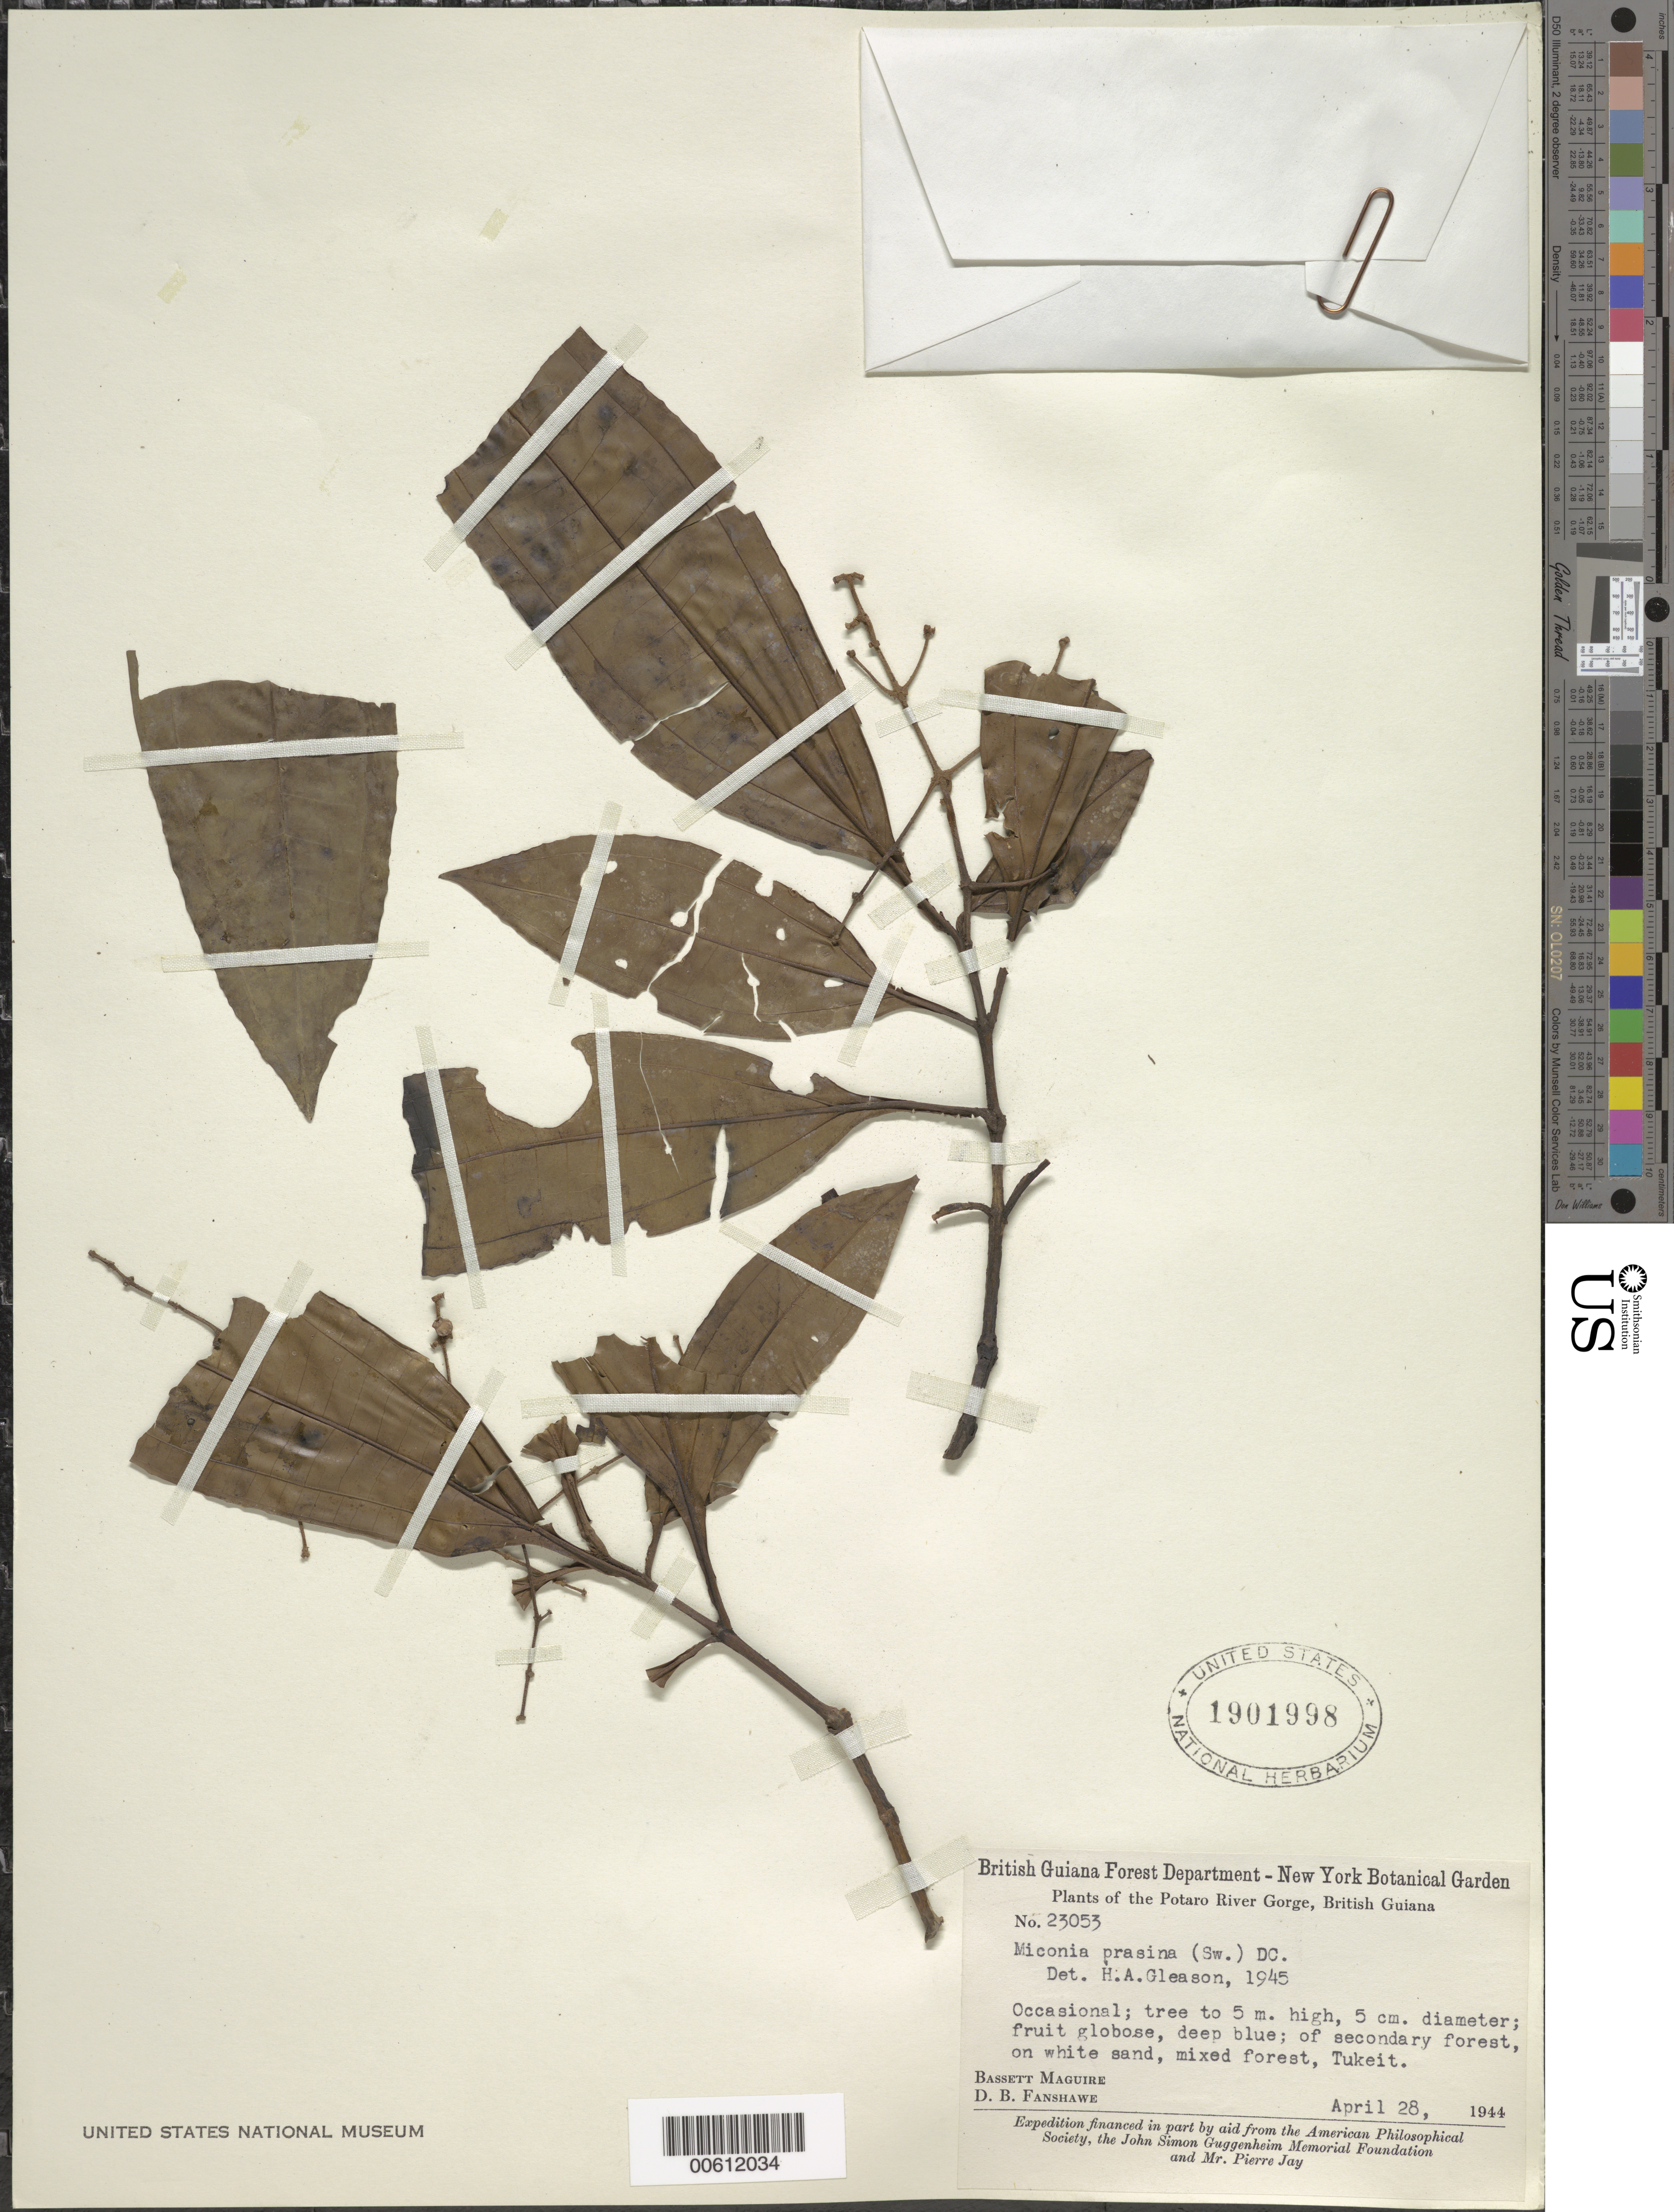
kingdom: Plantae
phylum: Tracheophyta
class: Magnoliopsida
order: Myrtales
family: Melastomataceae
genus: Miconia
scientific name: Miconia prasina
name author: (Sw.) DC.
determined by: Gleason, H. A.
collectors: B. Maguire & D. B. Fanshawe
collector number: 23053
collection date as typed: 28-Apr-44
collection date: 1944-04-28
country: Guyana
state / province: Potaro-Siparuni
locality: Potaro River Gorge, trail from Tukeit to Kaiatuk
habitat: Secondary forest, on white sand, mixed forest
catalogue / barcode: US 1901998